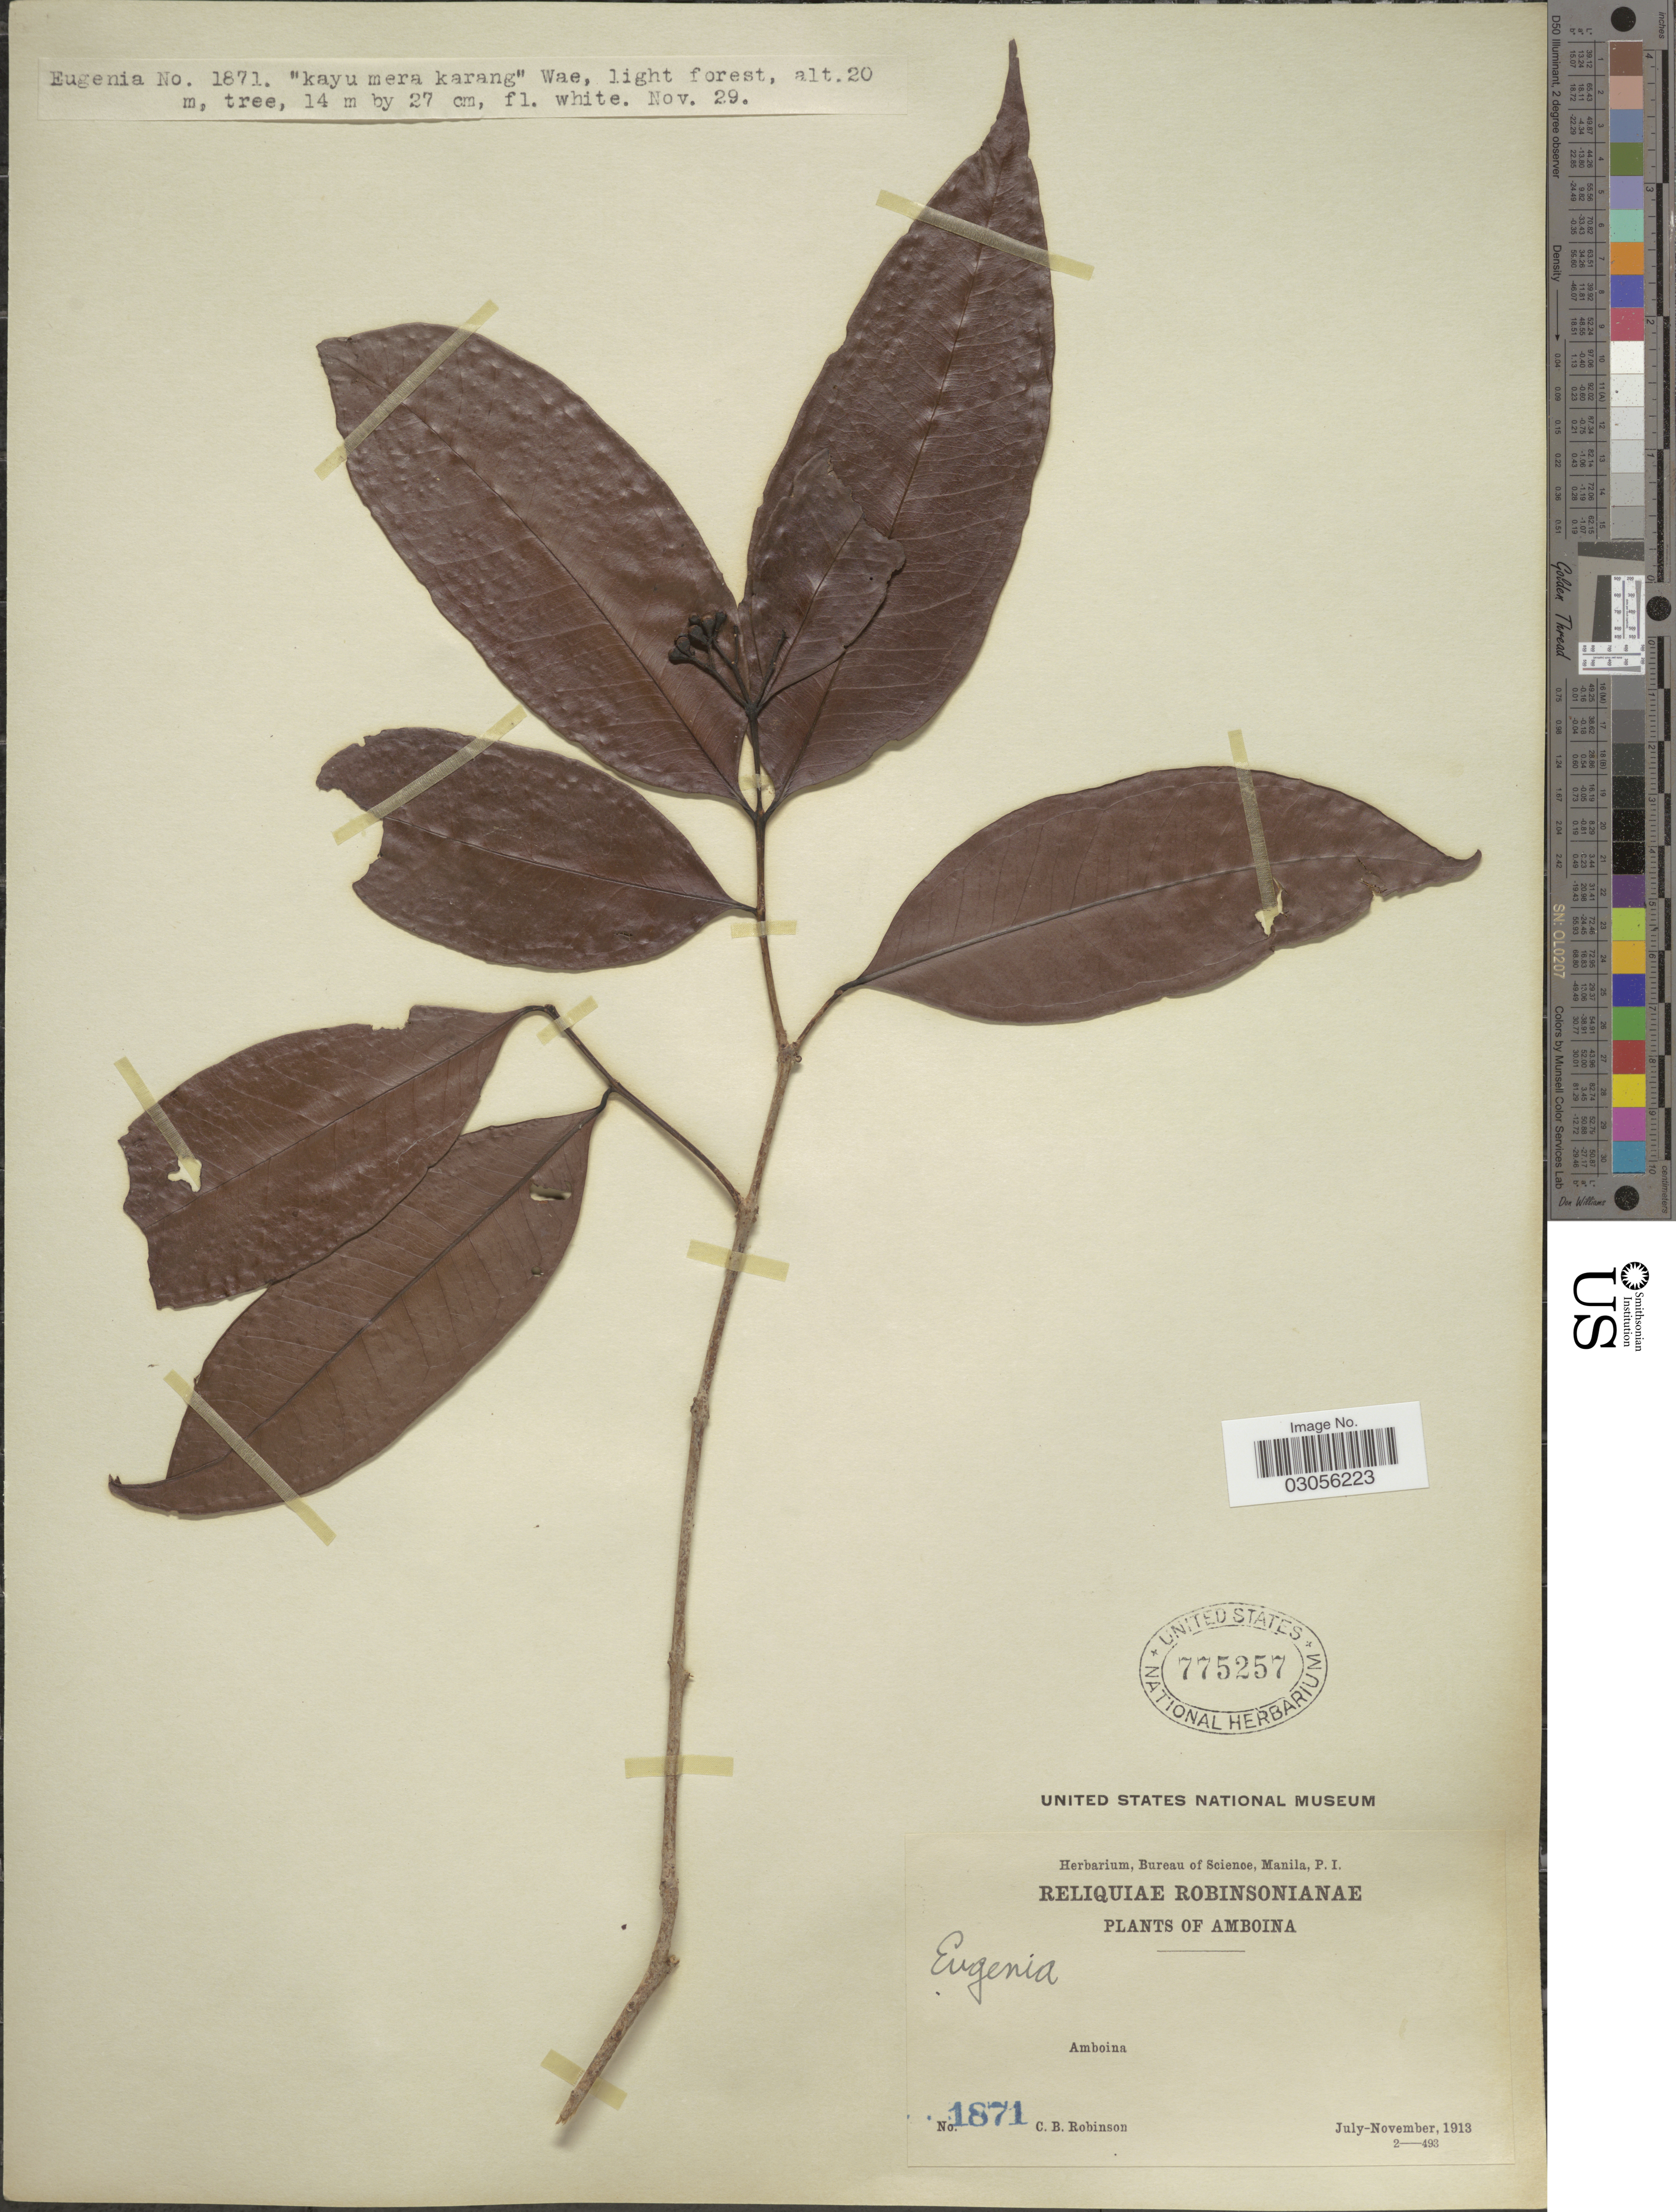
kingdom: Plantae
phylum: Tracheophyta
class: Magnoliopsida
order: Myrtales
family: Myrtaceae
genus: Syzygium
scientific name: Syzygium sp.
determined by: Strong, M. T., (US), Smithsonian Institution - National Museum of Natural History (UNITED STATES)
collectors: C. Robinson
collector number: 1871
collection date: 1913-07/1913-11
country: Indonesia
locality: Amboina.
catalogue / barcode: US 775257